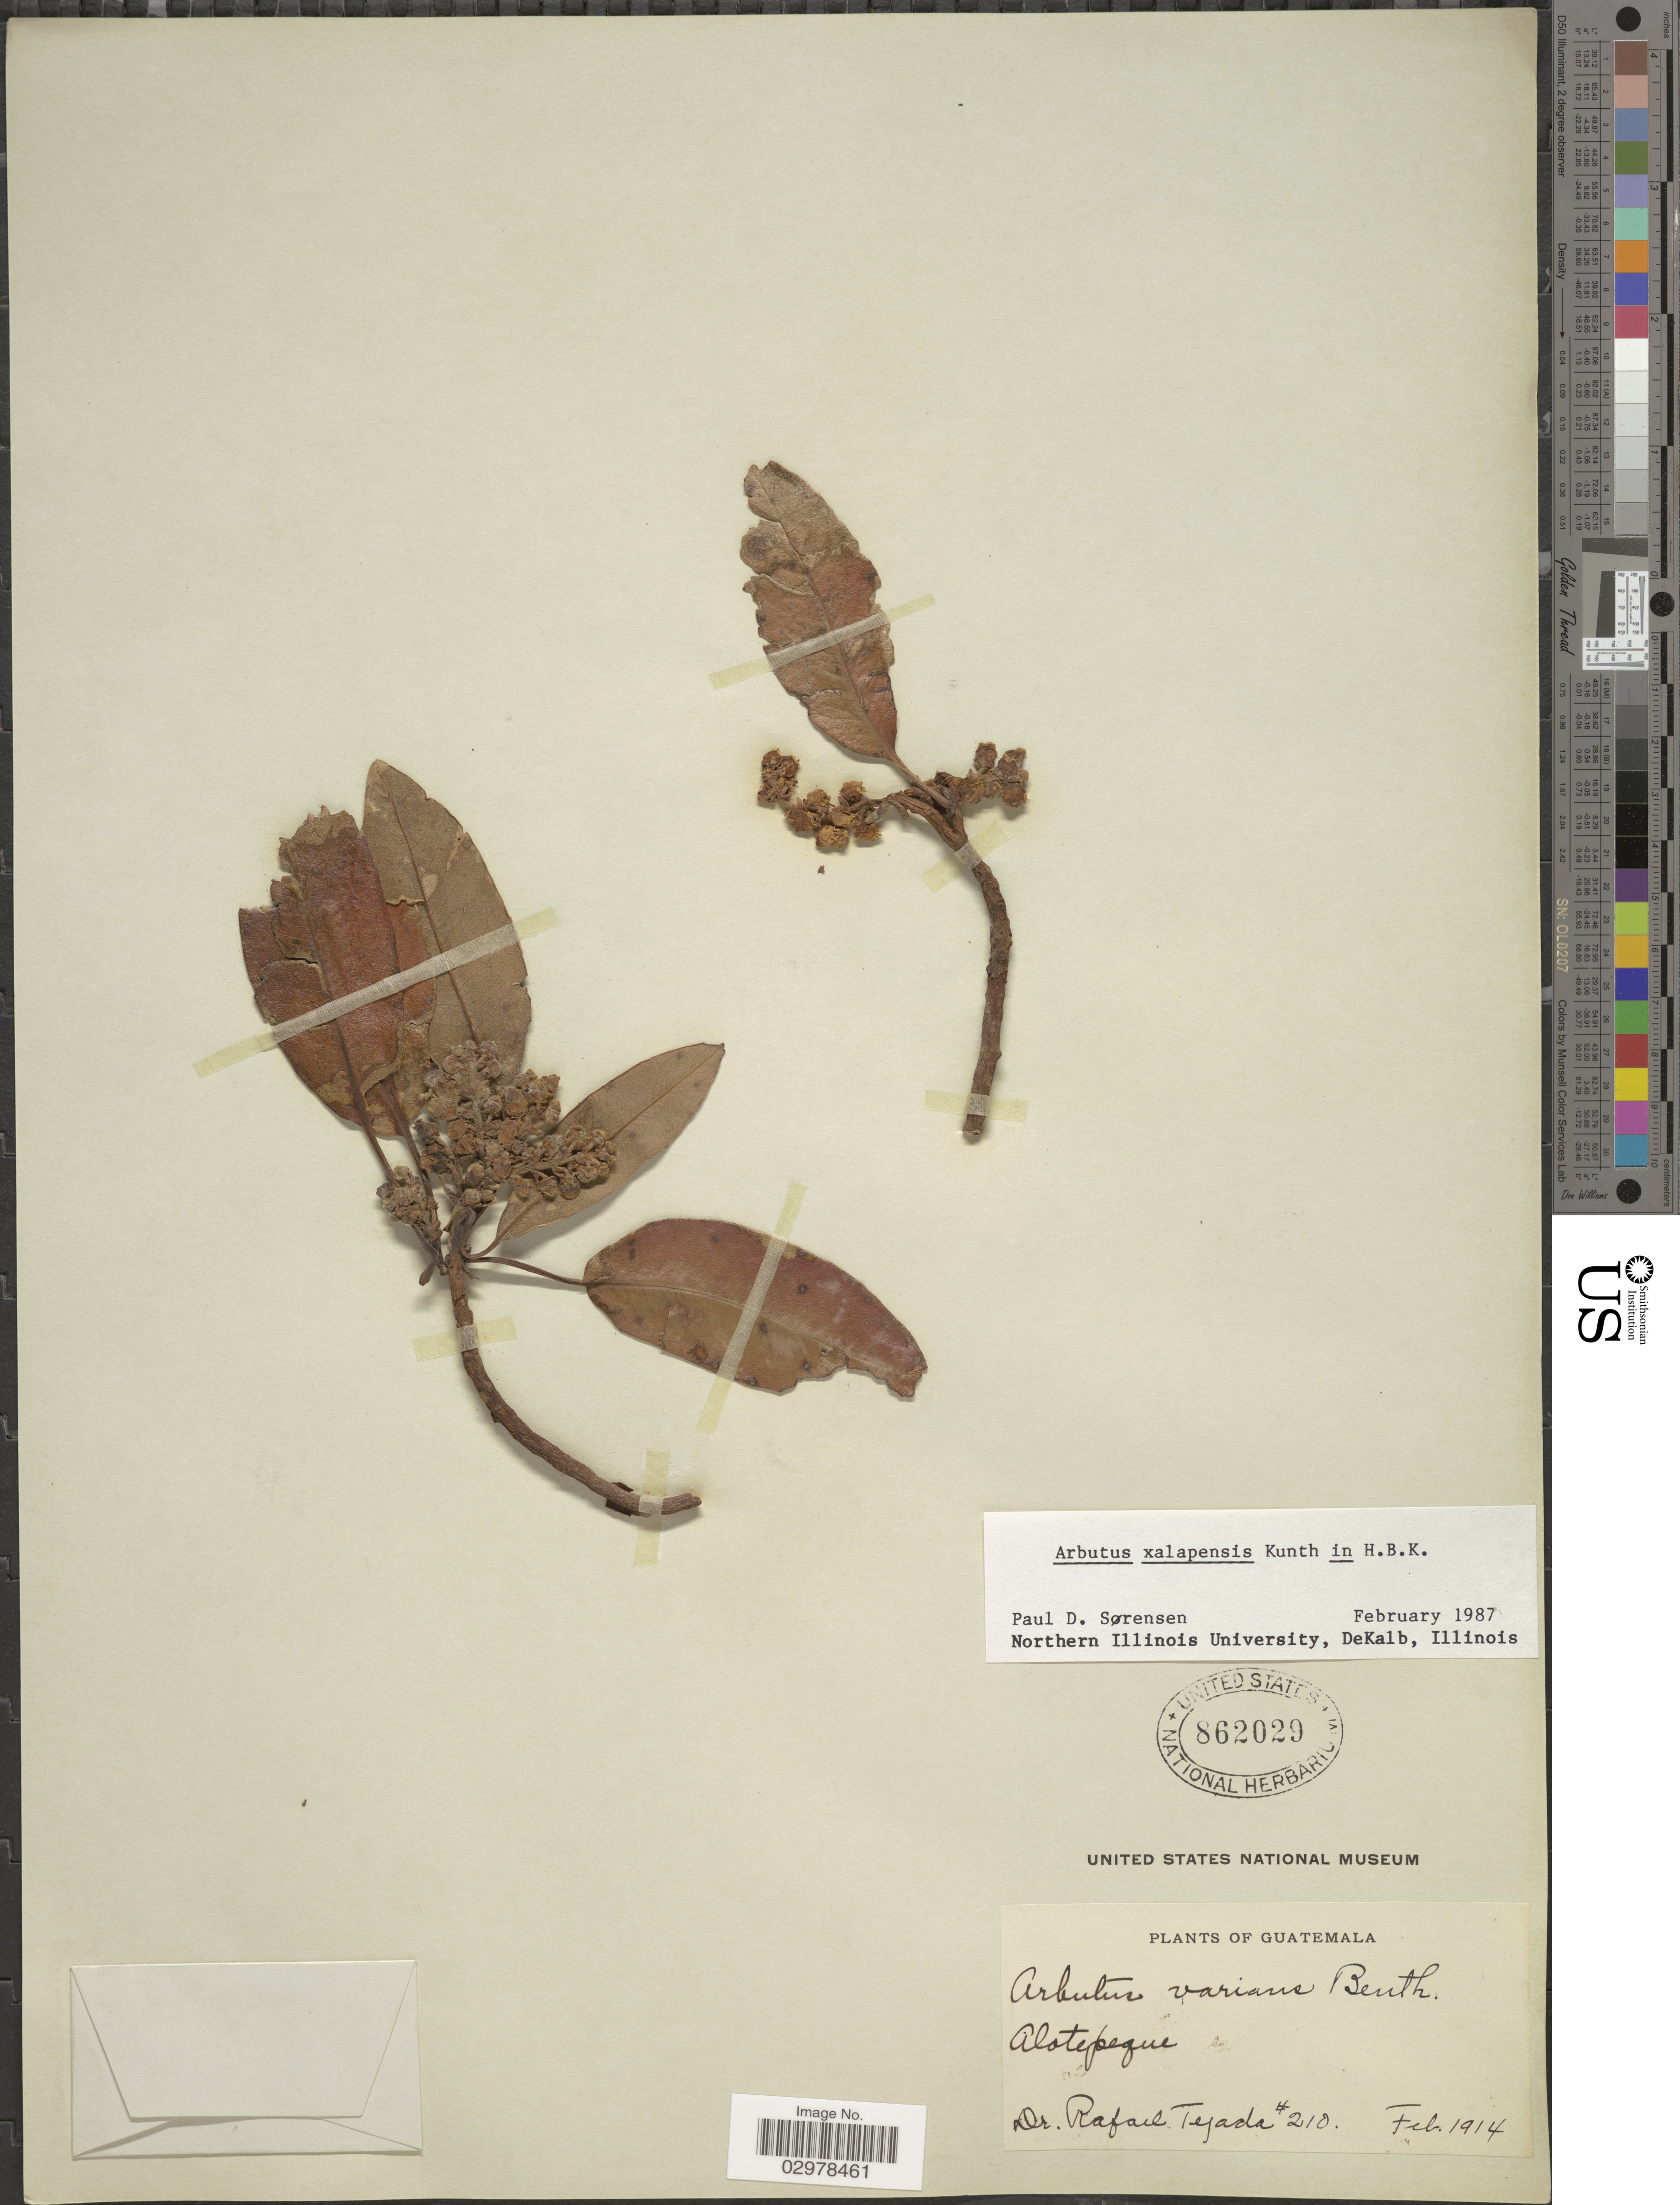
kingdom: Plantae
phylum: Tracheophyta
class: Magnoliopsida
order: Ericales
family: Ericaceae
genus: Arbutus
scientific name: Arbutus xalapensis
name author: Kunth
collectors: R. Tejada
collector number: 210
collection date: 1914-02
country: Guatemala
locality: Alotepeque.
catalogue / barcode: US 862029